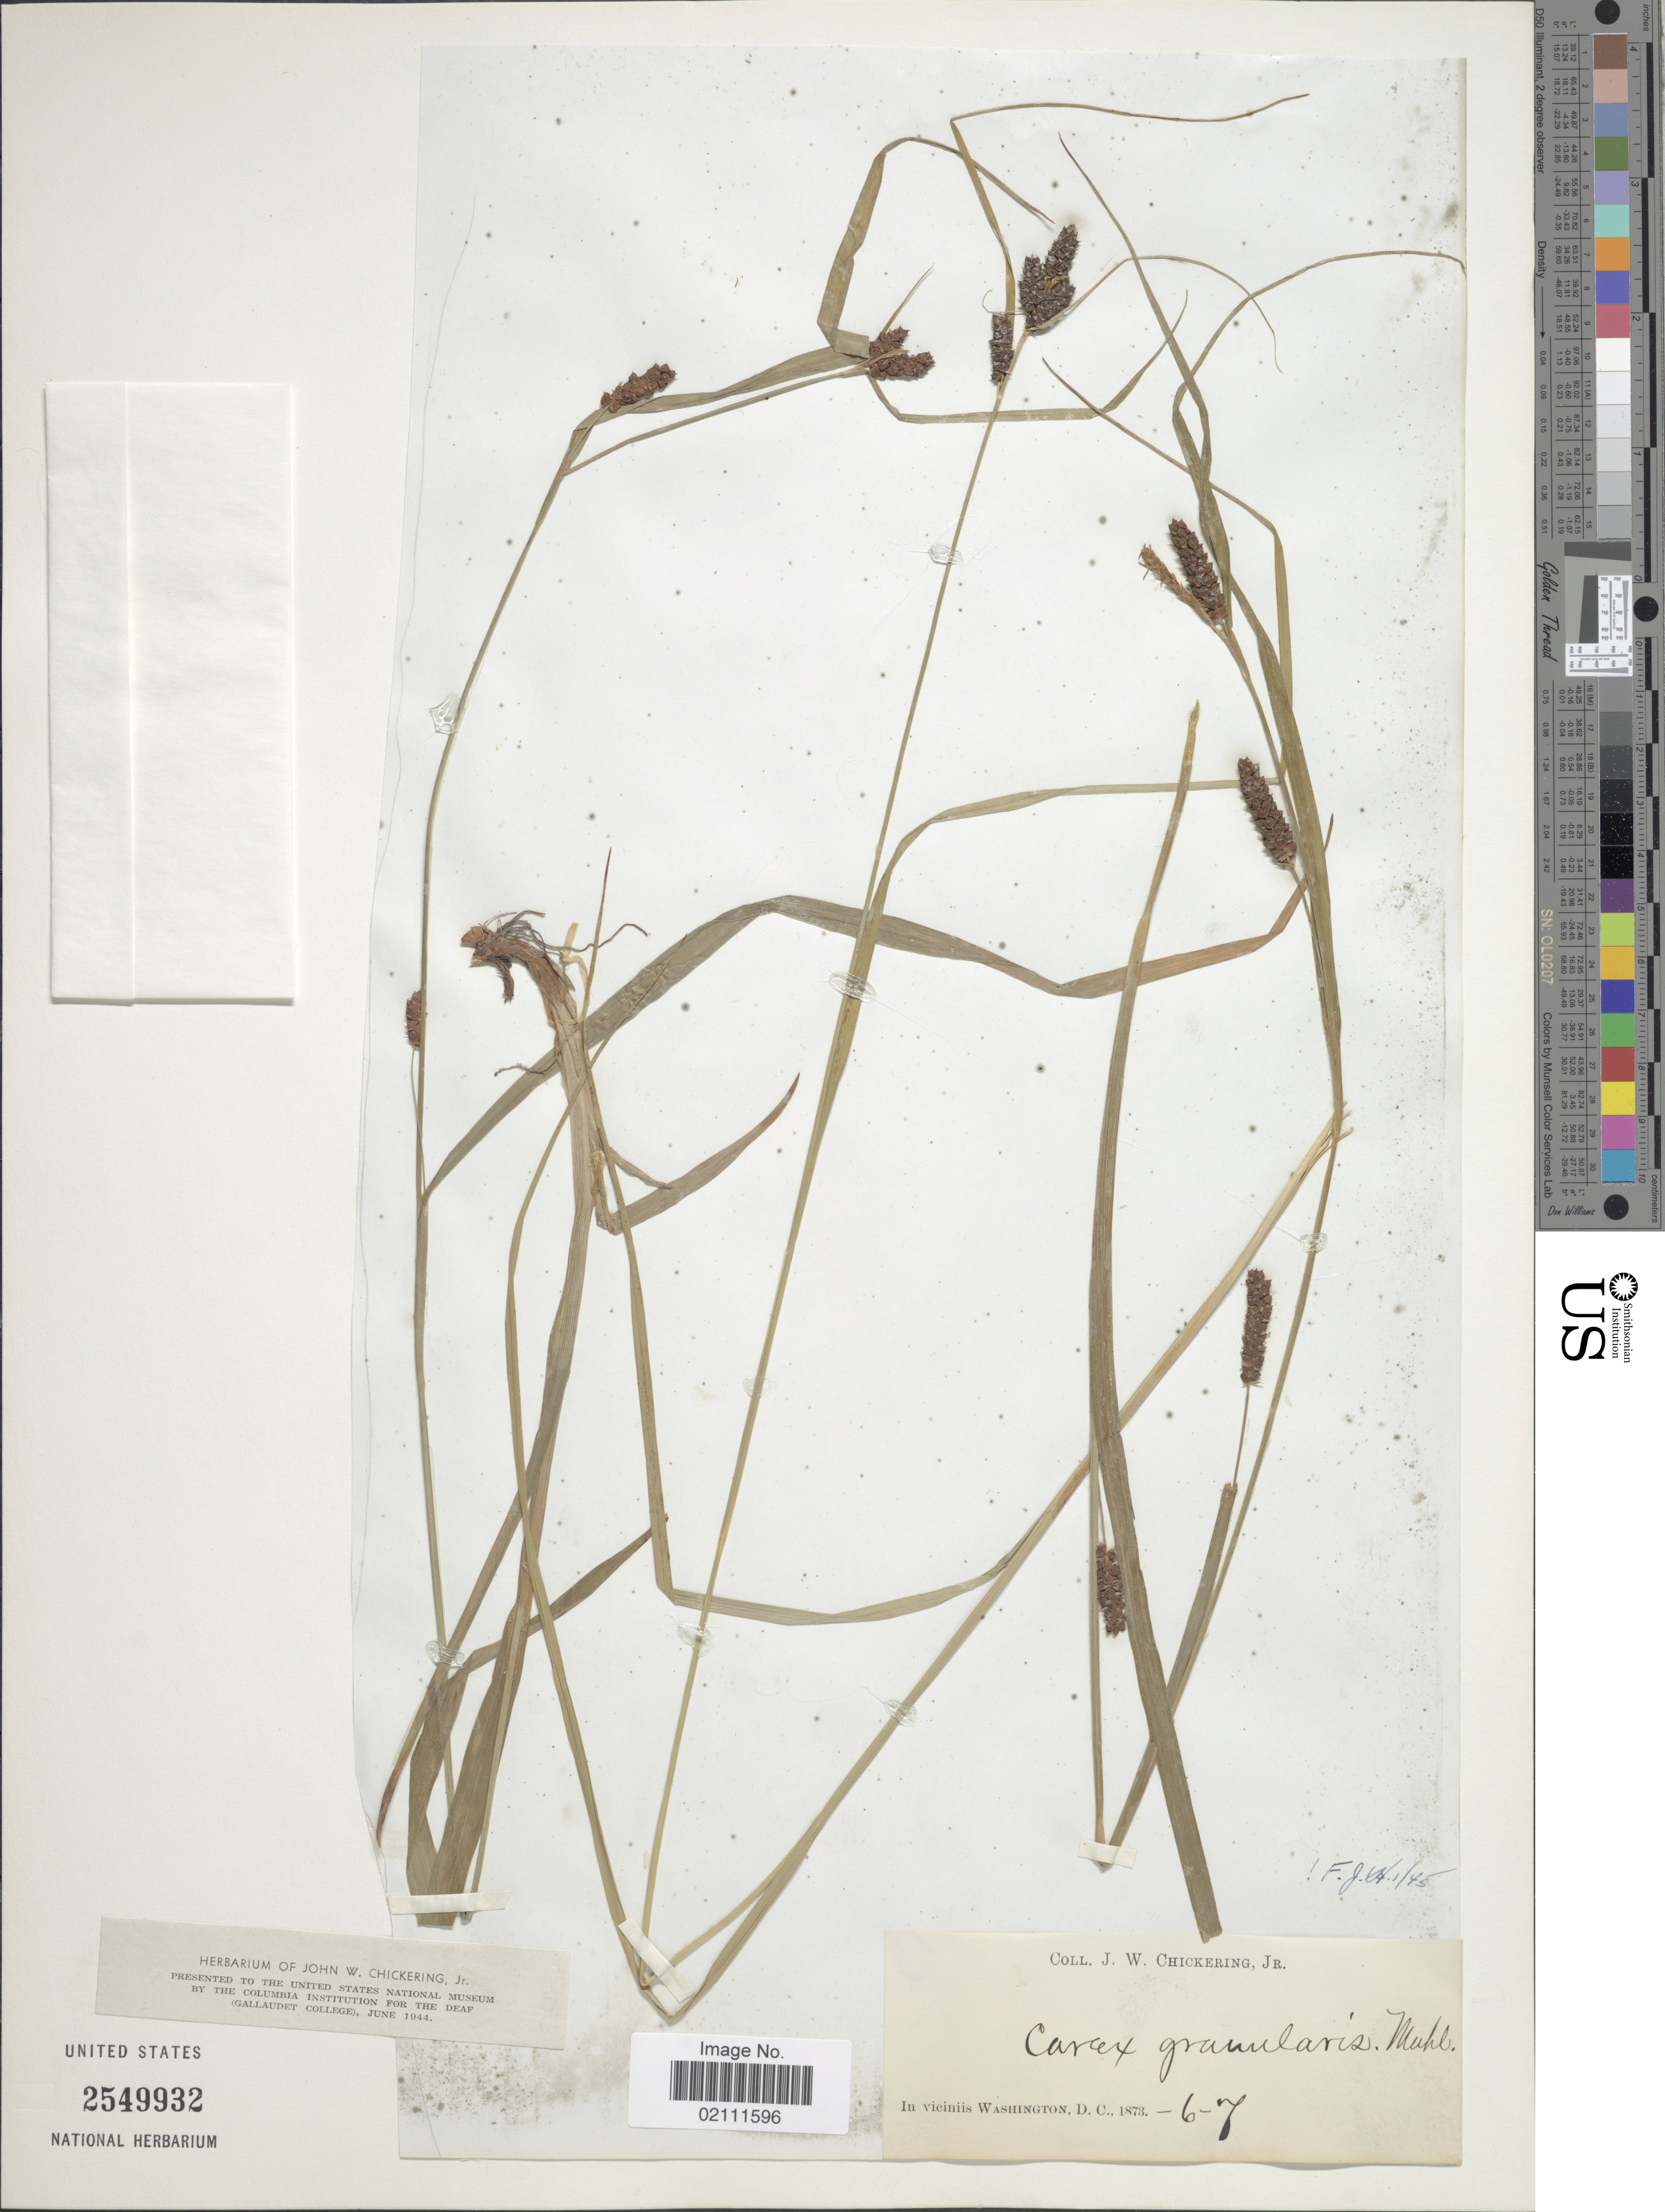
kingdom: Plantae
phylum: Tracheophyta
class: Liliopsida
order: Poales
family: Cyperaceae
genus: Carex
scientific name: Carex granularis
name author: Muhl. ex Willd.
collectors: J. W. Chickering Jr.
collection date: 1873-06-07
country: United States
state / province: District of Columbia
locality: In viciniis Washington, D.C.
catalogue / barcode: US 2549932